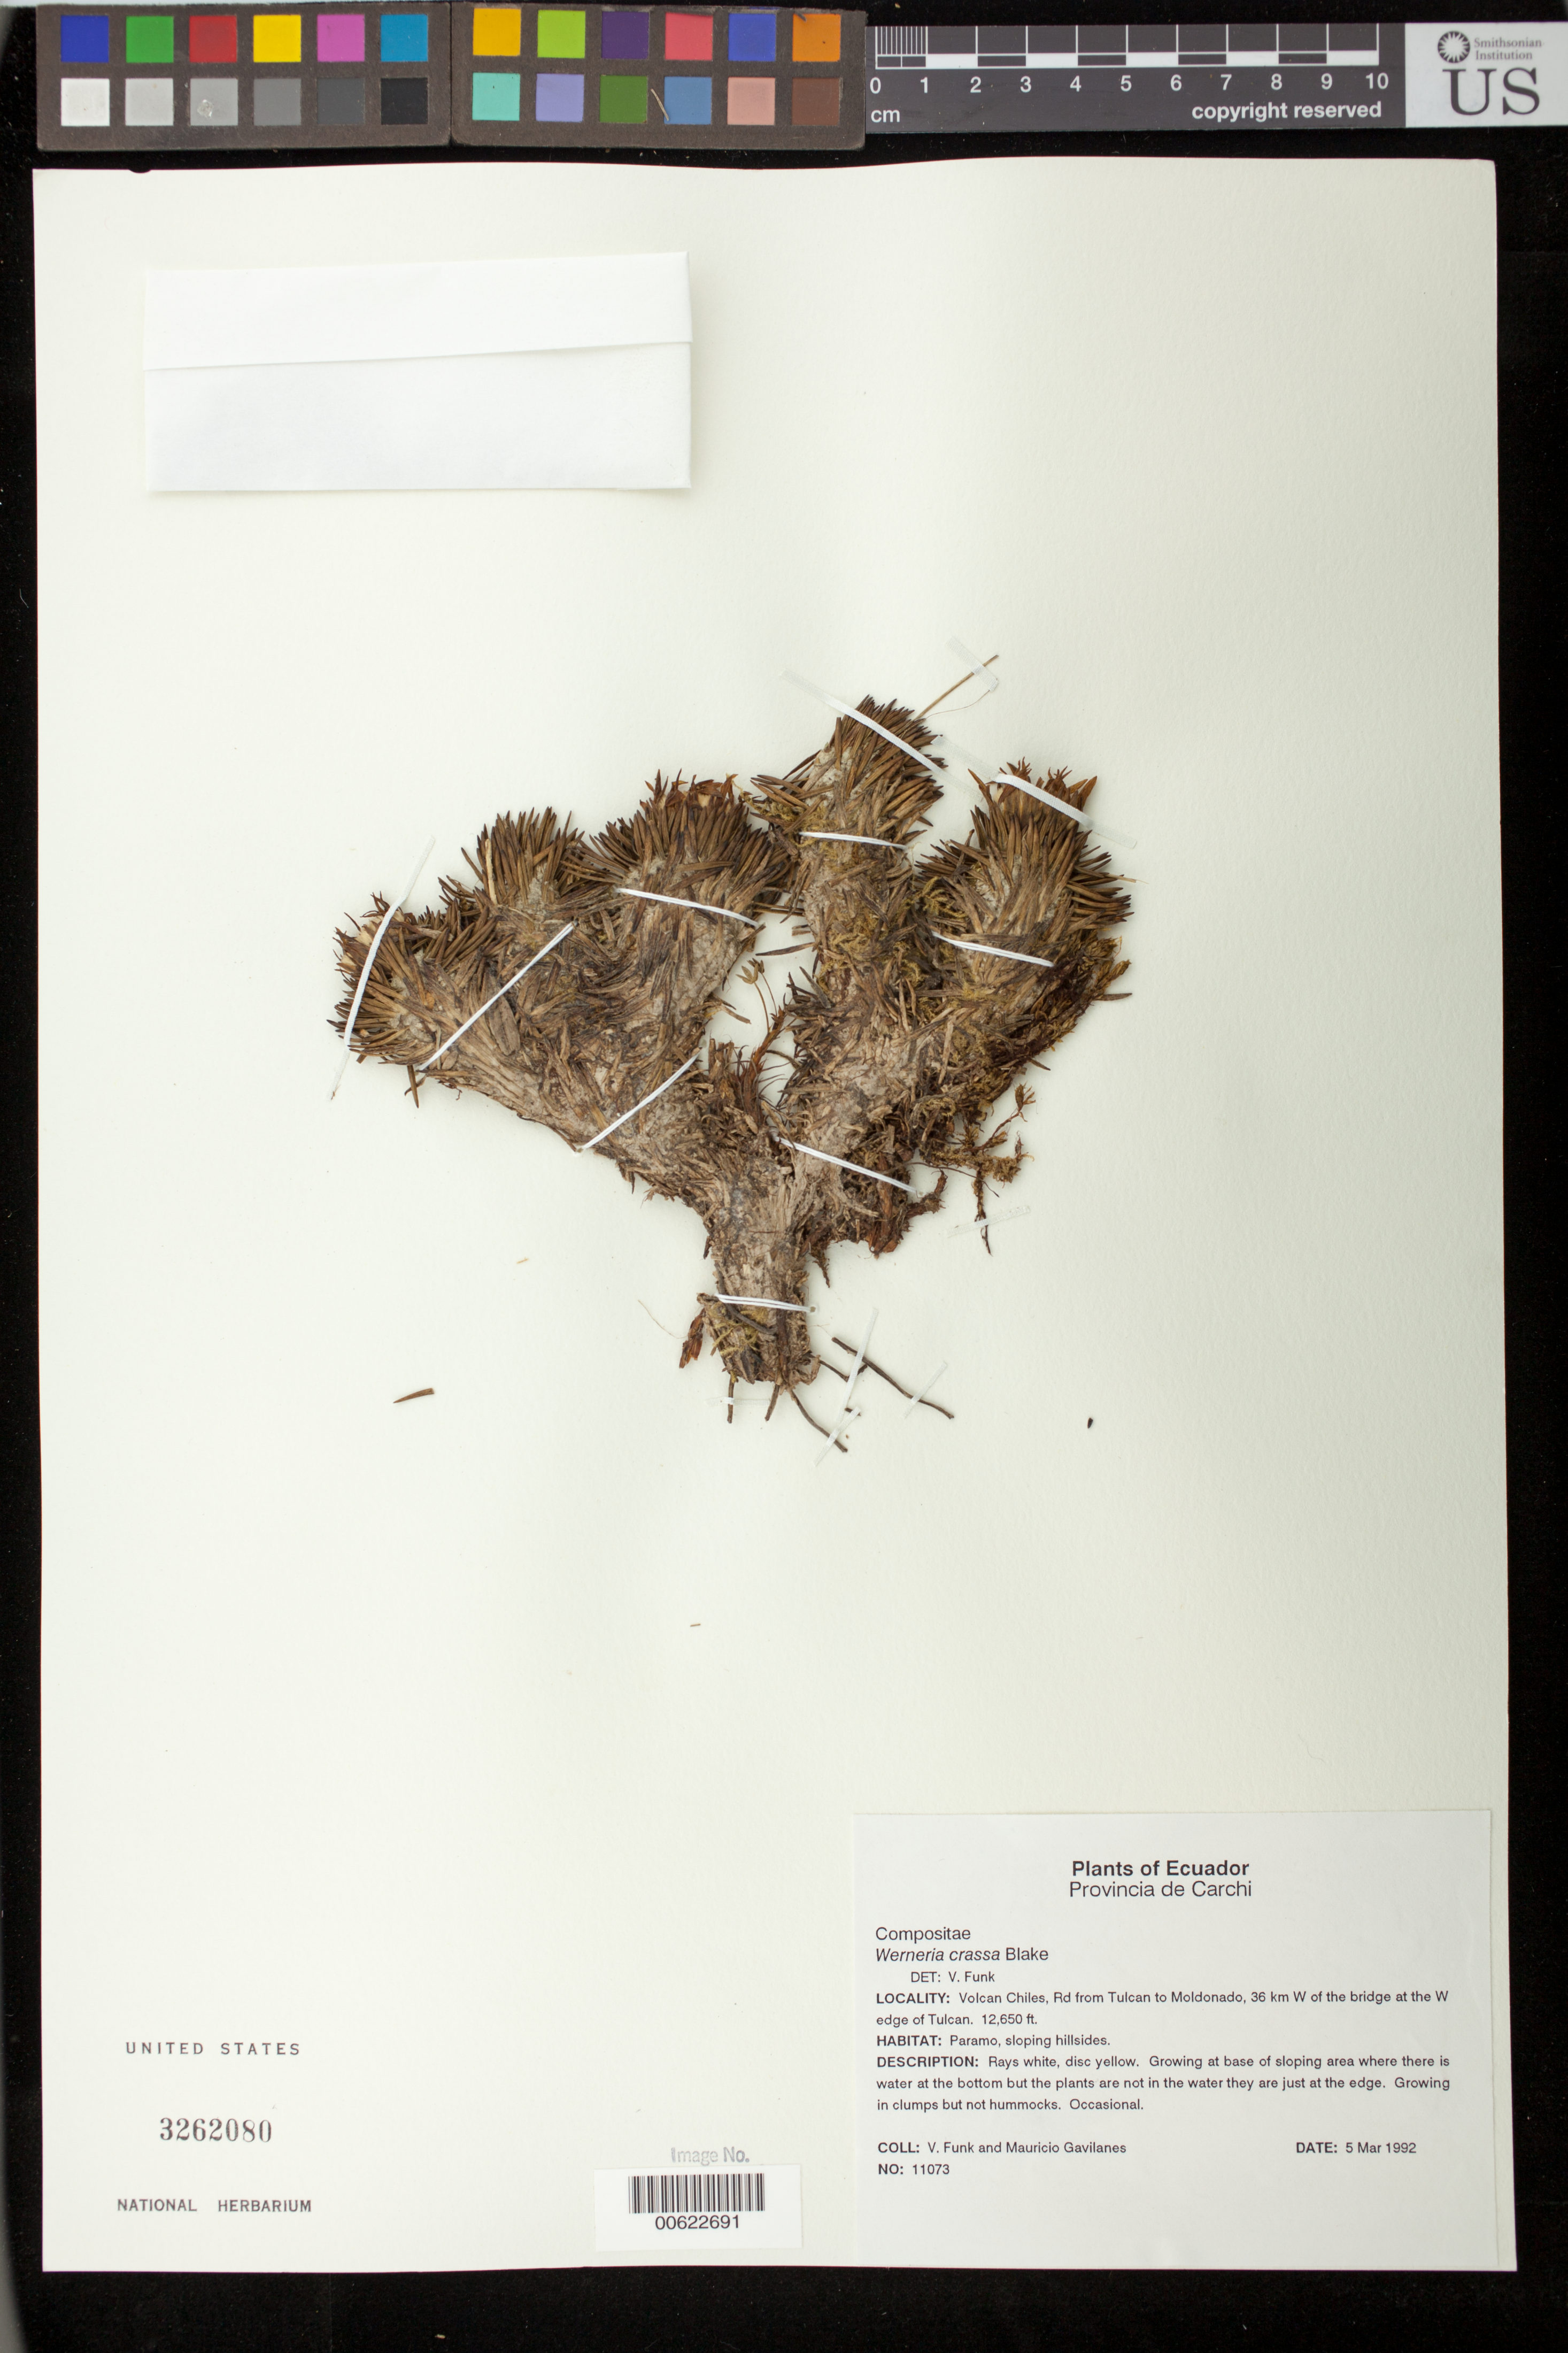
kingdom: Plantae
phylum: Tracheophyta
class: Magnoliopsida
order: Asterales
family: Asteraceae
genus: Xenophyllum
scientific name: Xenophyllum crassum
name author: (S.F. Blake) V.A. Funk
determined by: Funk, Vicki A., (BOT), Smithsonian Institution - National Museum of Natural History (UNITED STATES)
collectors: V. Funk & M. Gavilanes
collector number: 11073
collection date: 1992-03-05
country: Ecuador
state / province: Carchi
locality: Volcán Chiles, Rd from Tulcan to Moldonado, 36 km W of the bridge at the W edge of Tulcan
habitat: Growing at base of sloping area whter there is water at the bottom but the plants are not in the water , just at the edge.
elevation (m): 3856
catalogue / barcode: US 3262080